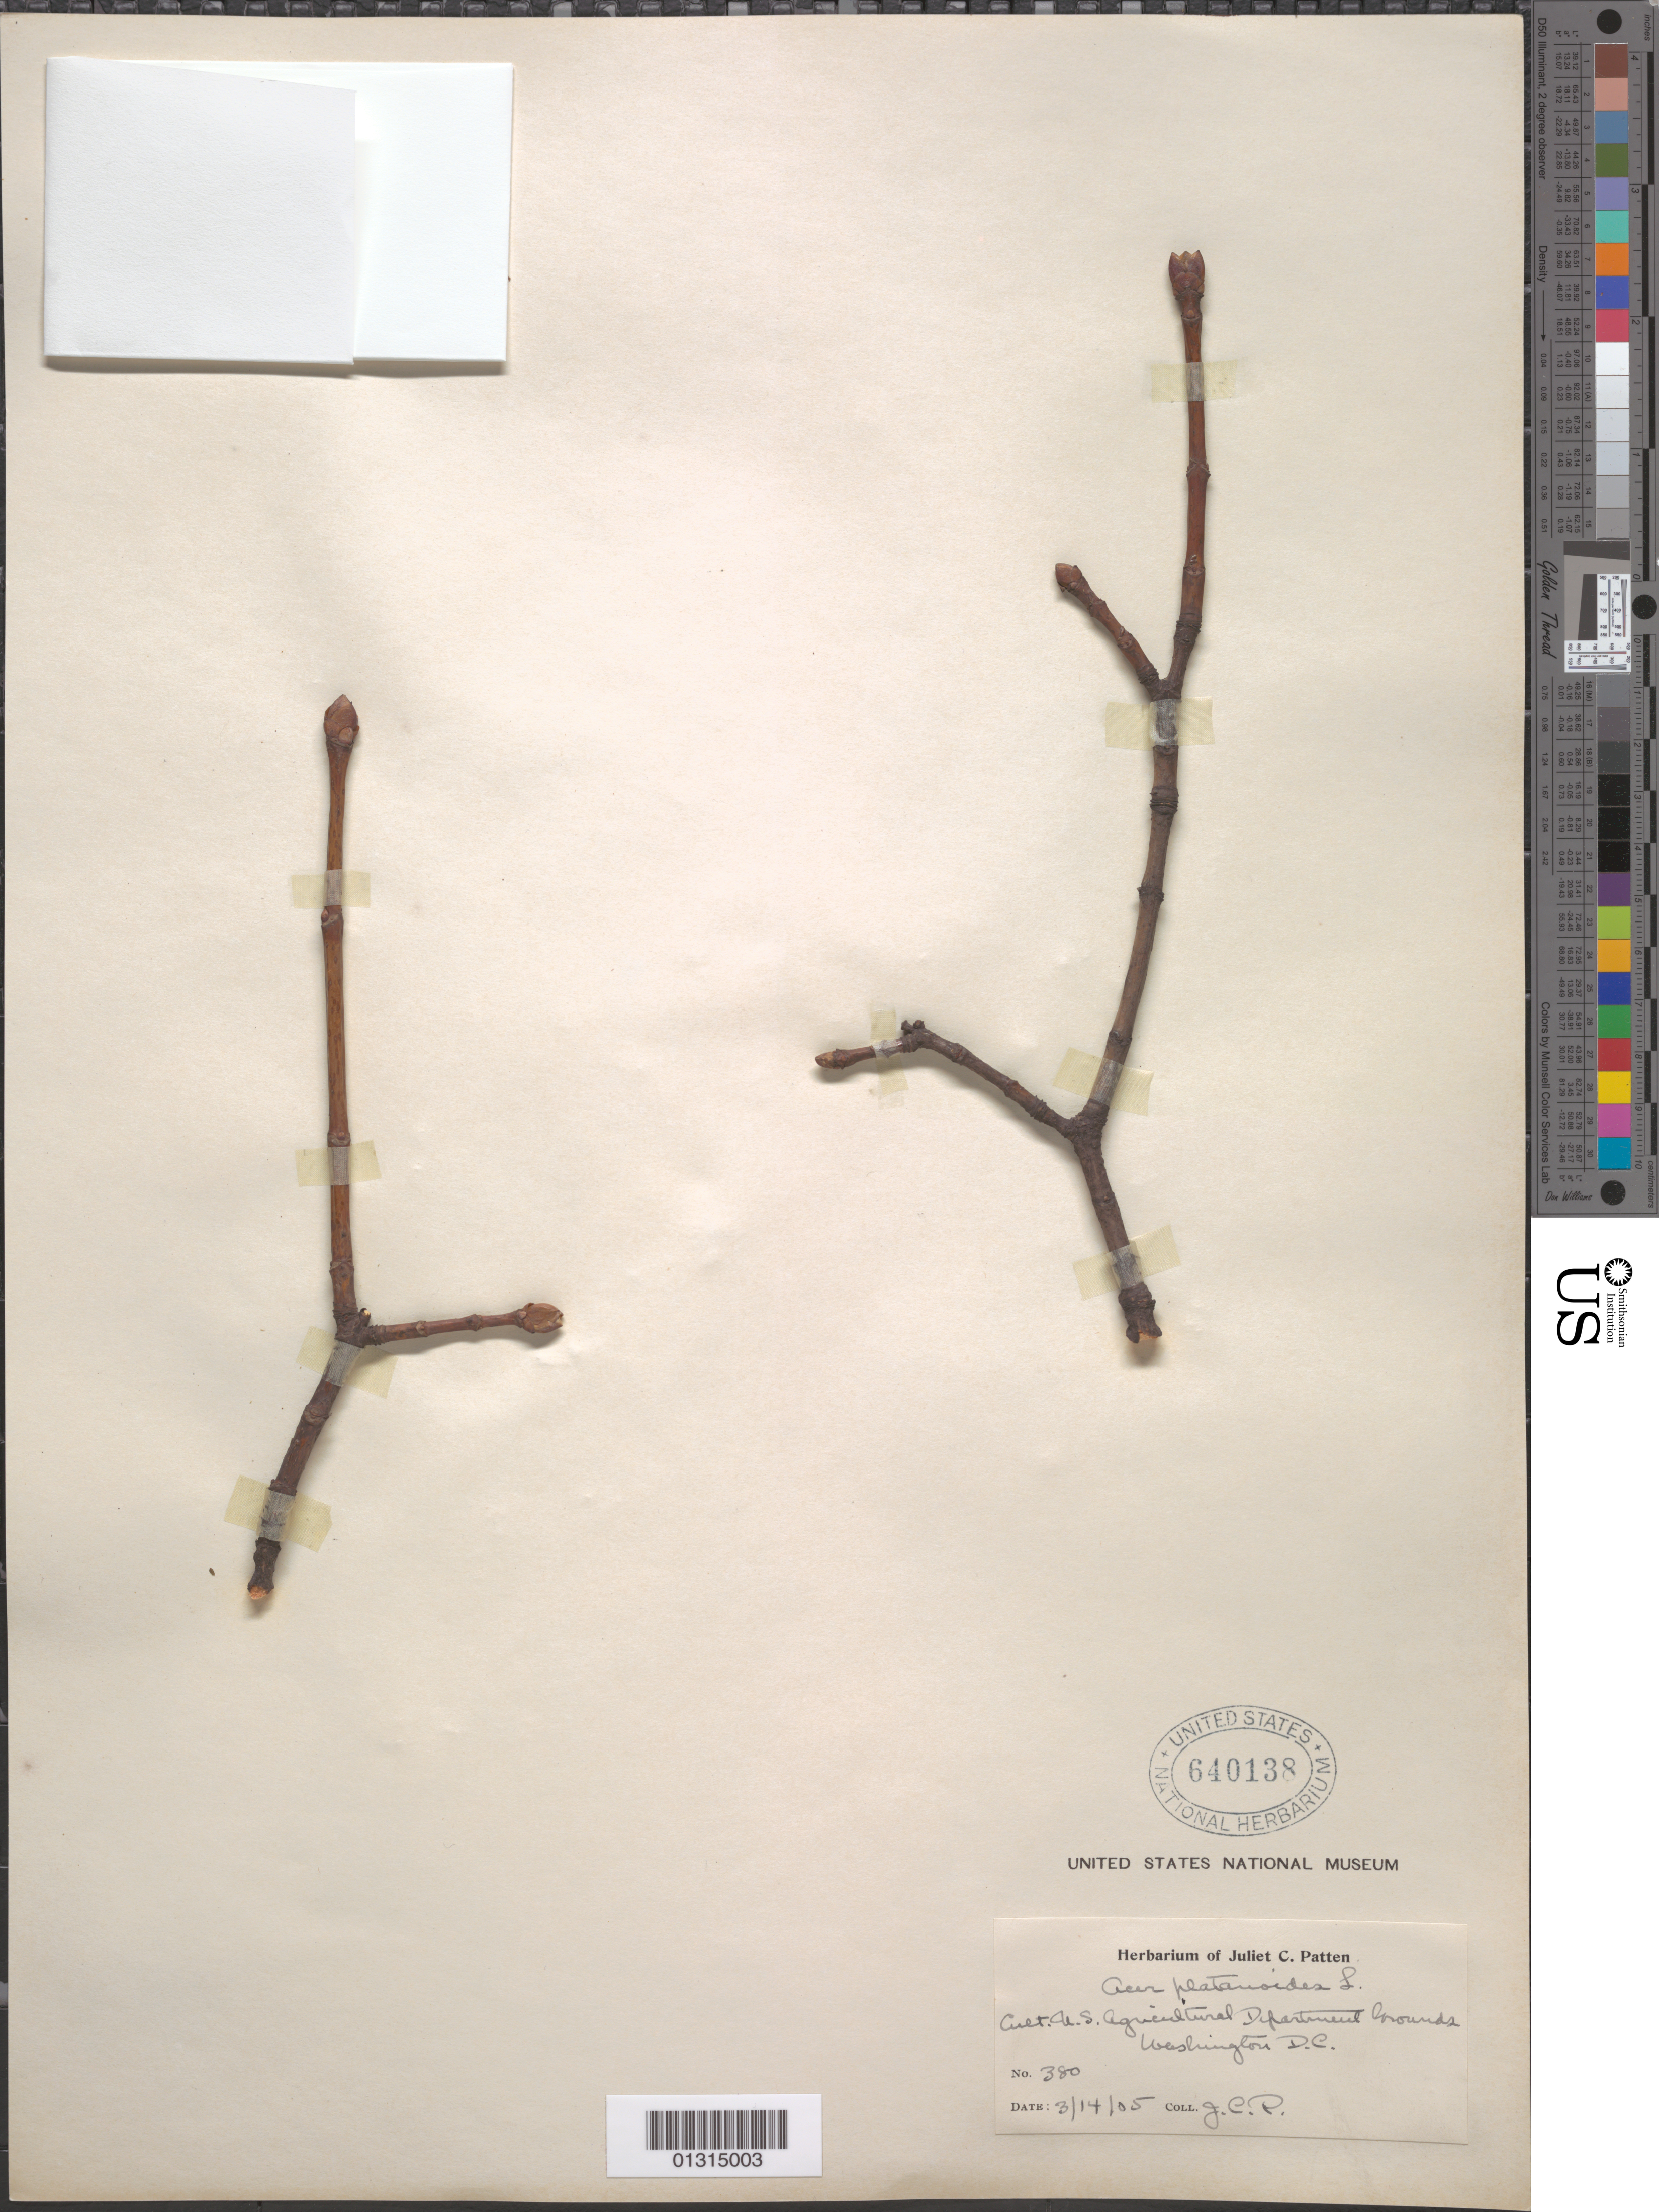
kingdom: Plantae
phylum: Tracheophyta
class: Magnoliopsida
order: Sapindales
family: Sapindaceae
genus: Acer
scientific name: Acer platanoides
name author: L.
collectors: J. Patten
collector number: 380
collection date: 1905-03-14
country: United States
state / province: District of Columbia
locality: U.S. Agricultural Department Grounds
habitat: Cultivated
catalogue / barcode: US 640138